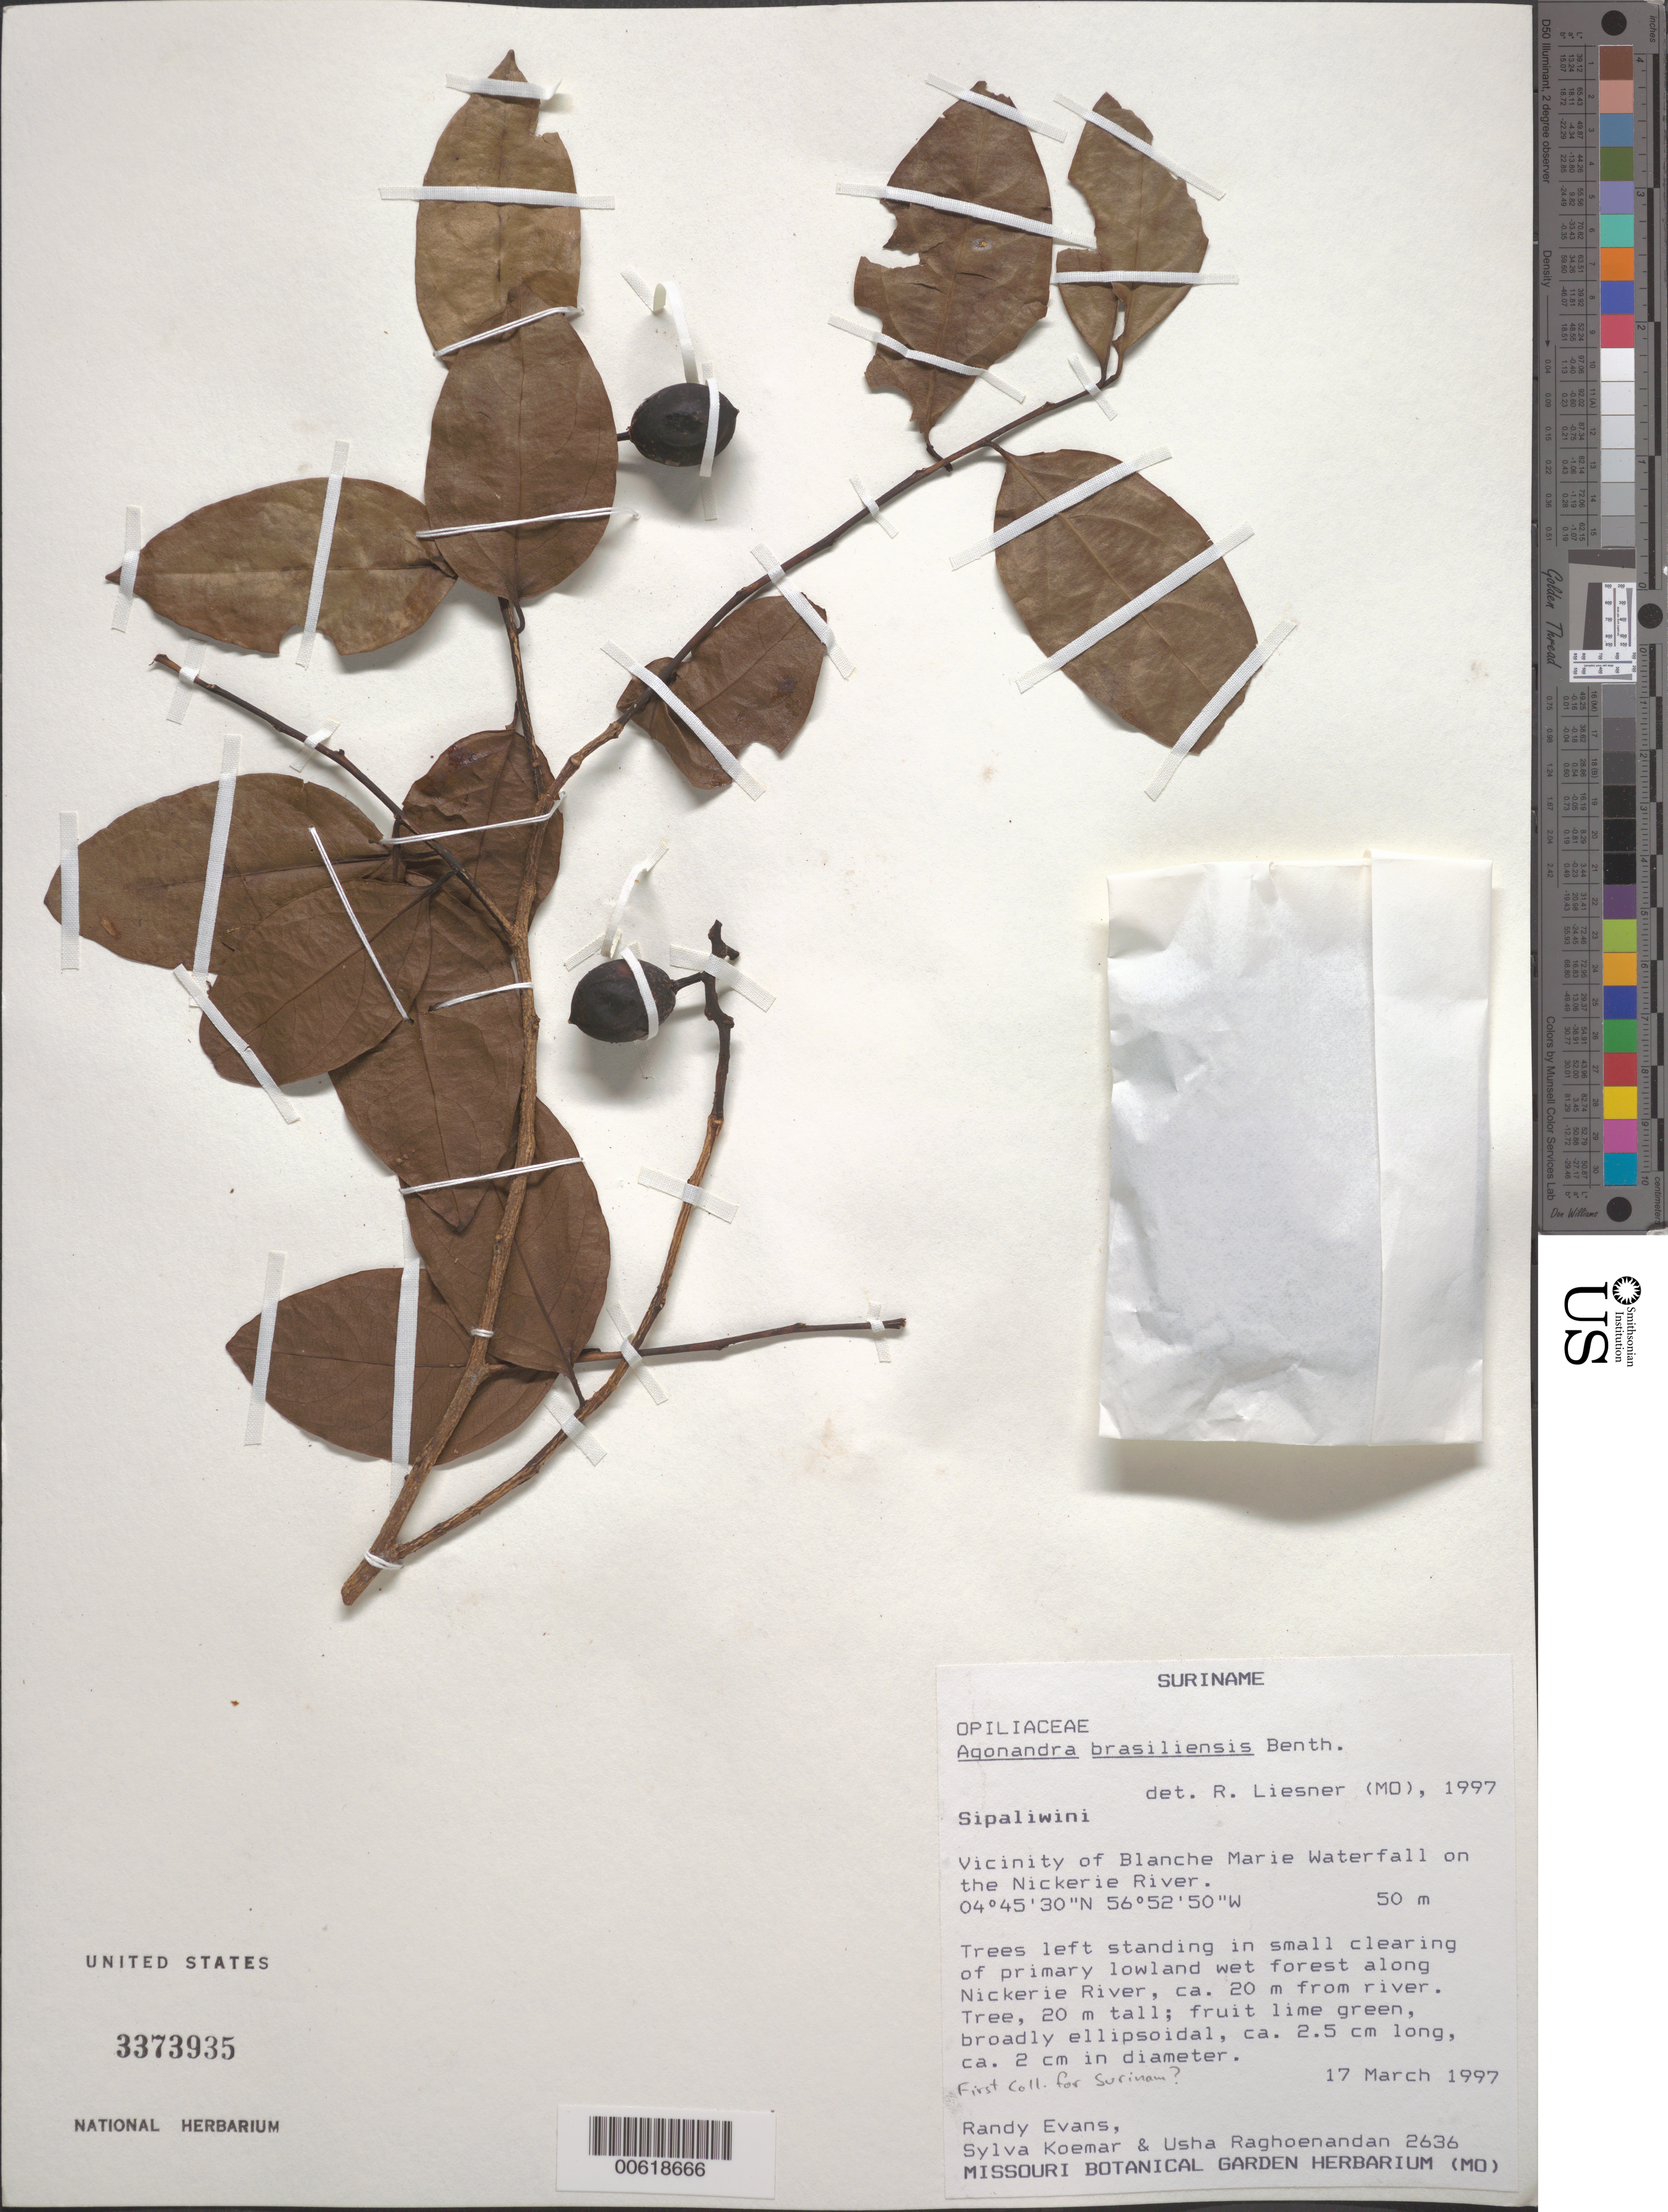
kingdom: Plantae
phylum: Tracheophyta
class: Magnoliopsida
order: Santalales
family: Opiliaceae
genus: Agonandra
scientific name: Agonandra brasiliensis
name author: Benth. & Hook. f.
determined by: Liesner, R. L.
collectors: R. Evans, S. Koemar & U. Raghoenandan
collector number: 2636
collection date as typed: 17-Mar-97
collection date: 1997-03-17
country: Suriname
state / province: Sipaliwini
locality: Blanche Marie Waterfall, vic., on Nickerie R.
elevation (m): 50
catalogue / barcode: US 3373935